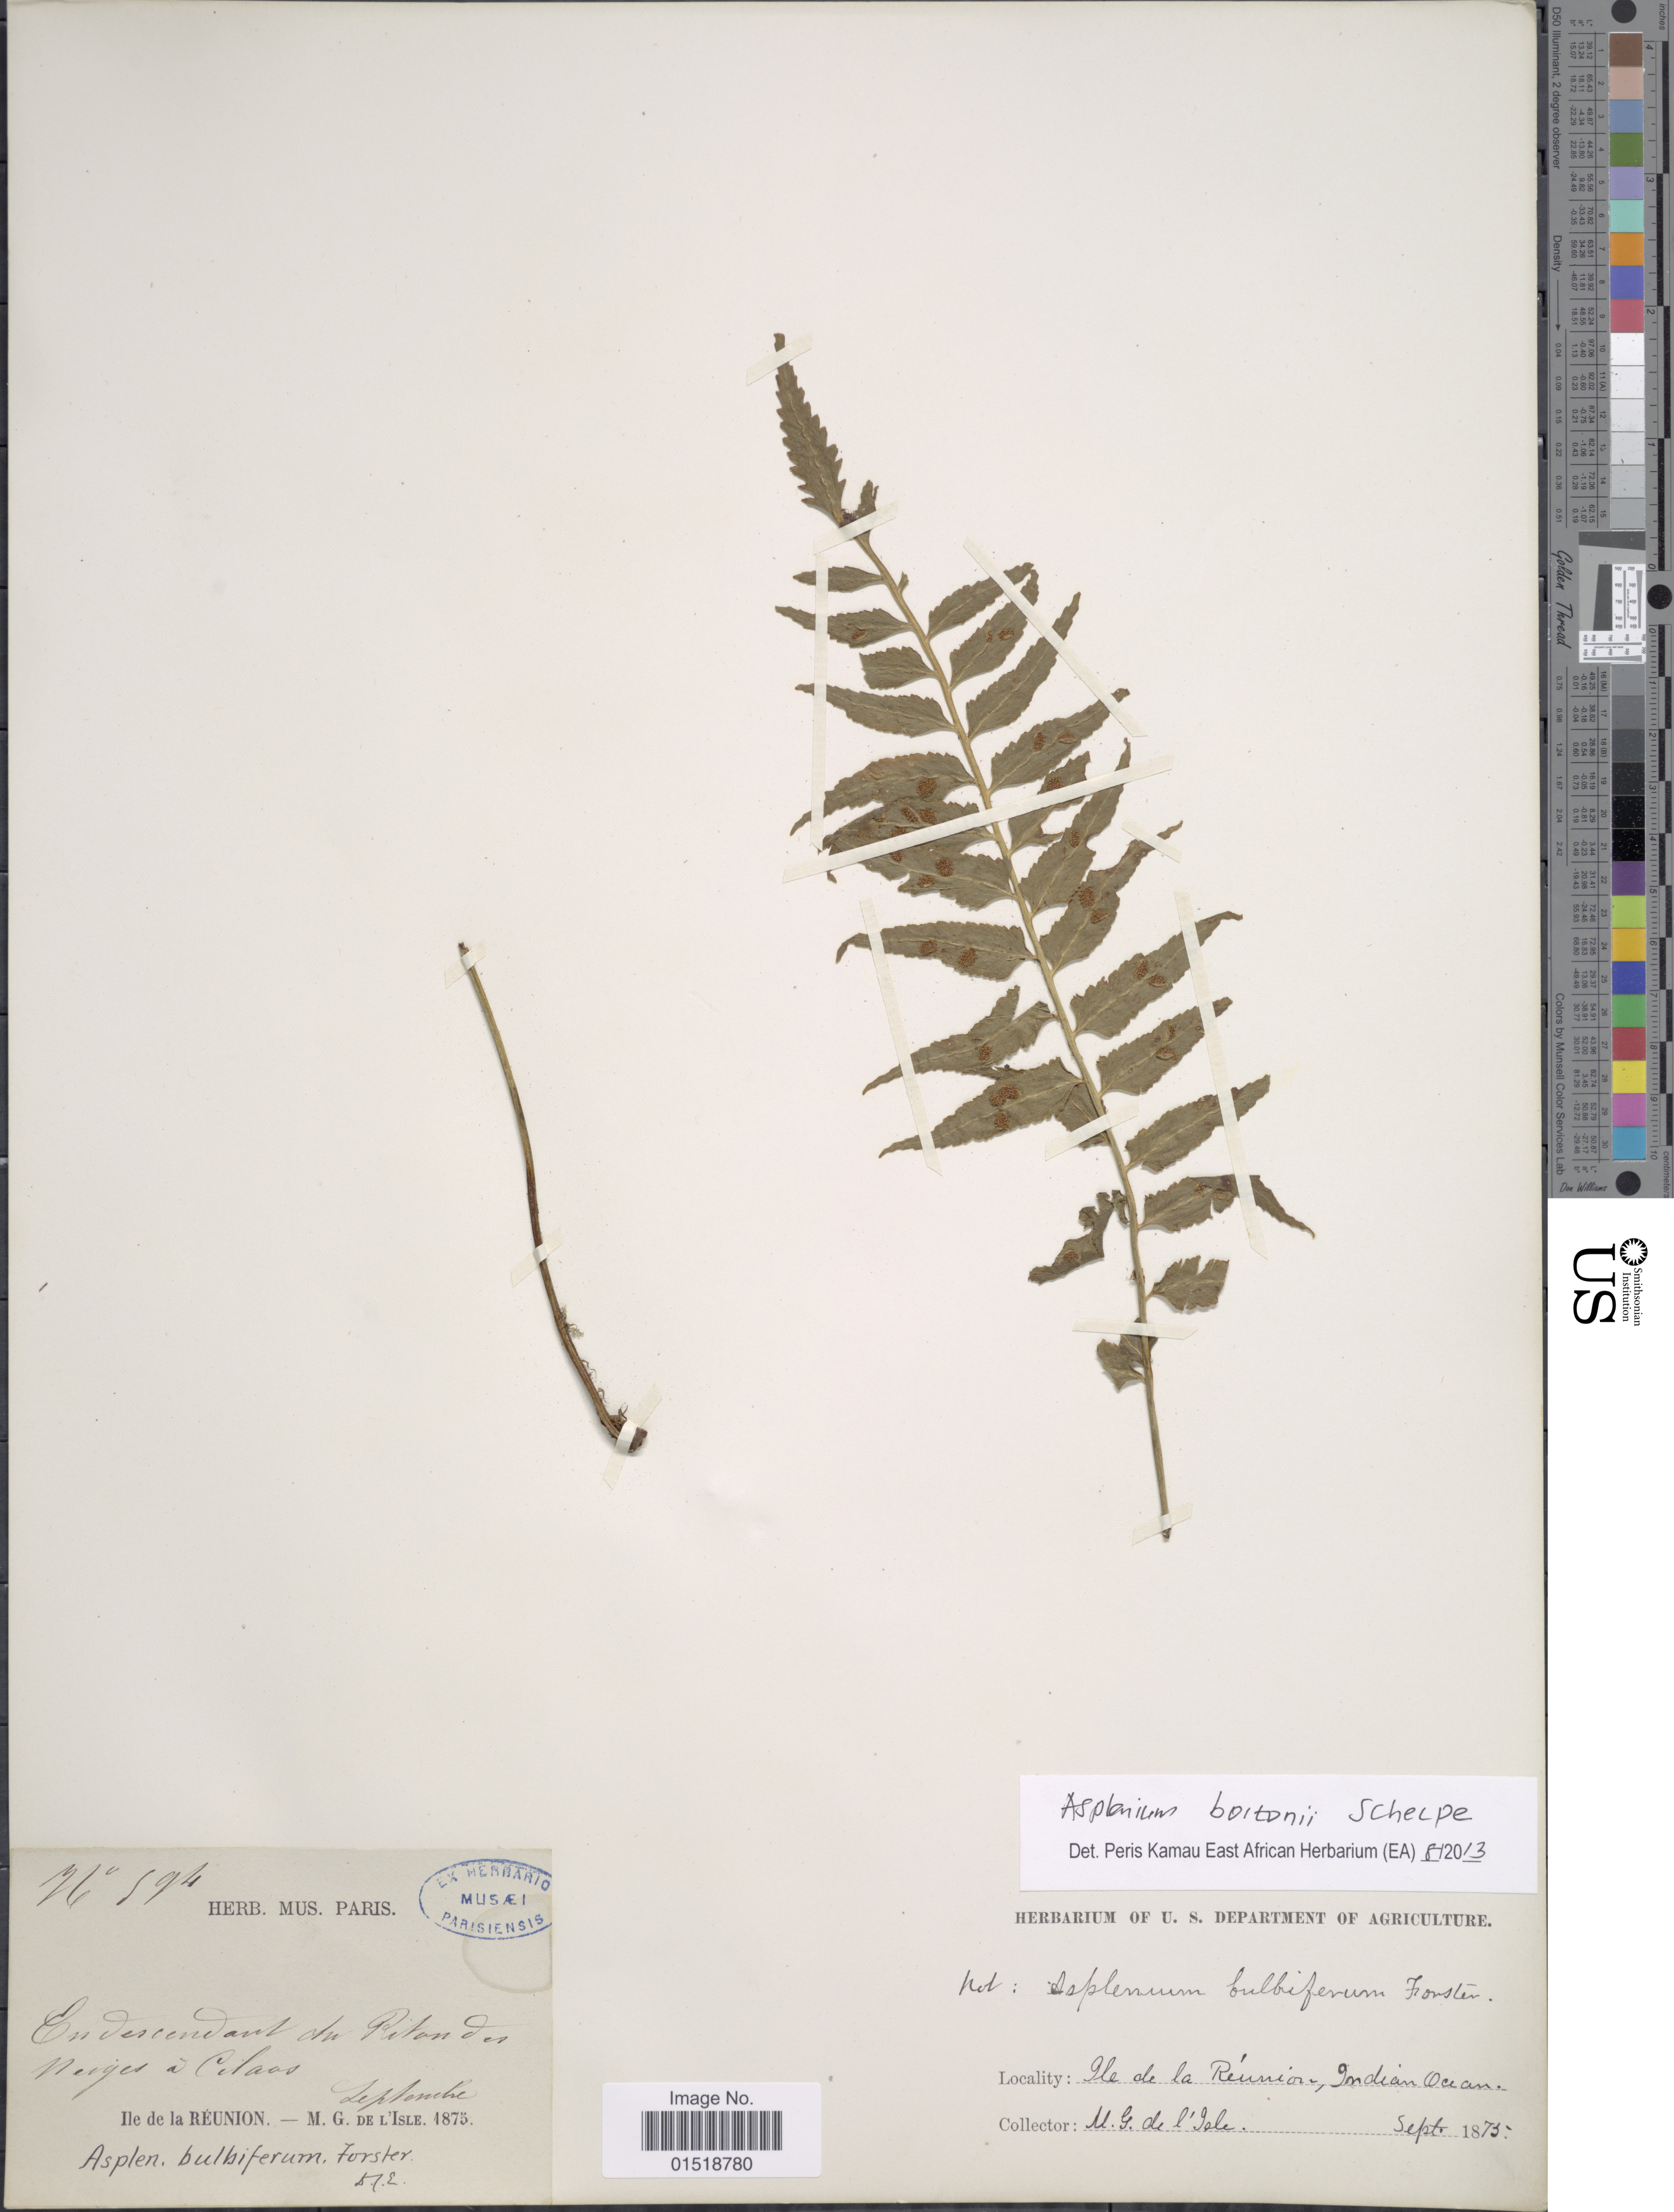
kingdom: Plantae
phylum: Tracheophyta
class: Polypodiopsida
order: Polypodiales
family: Aspleniaceae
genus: Asplenium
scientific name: Asplenium boltonii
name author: Hook. ex Schelpe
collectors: M. de L'Isle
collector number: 594*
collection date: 1875-09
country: Reunion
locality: Ile de la Réunion, Indian Ocean.